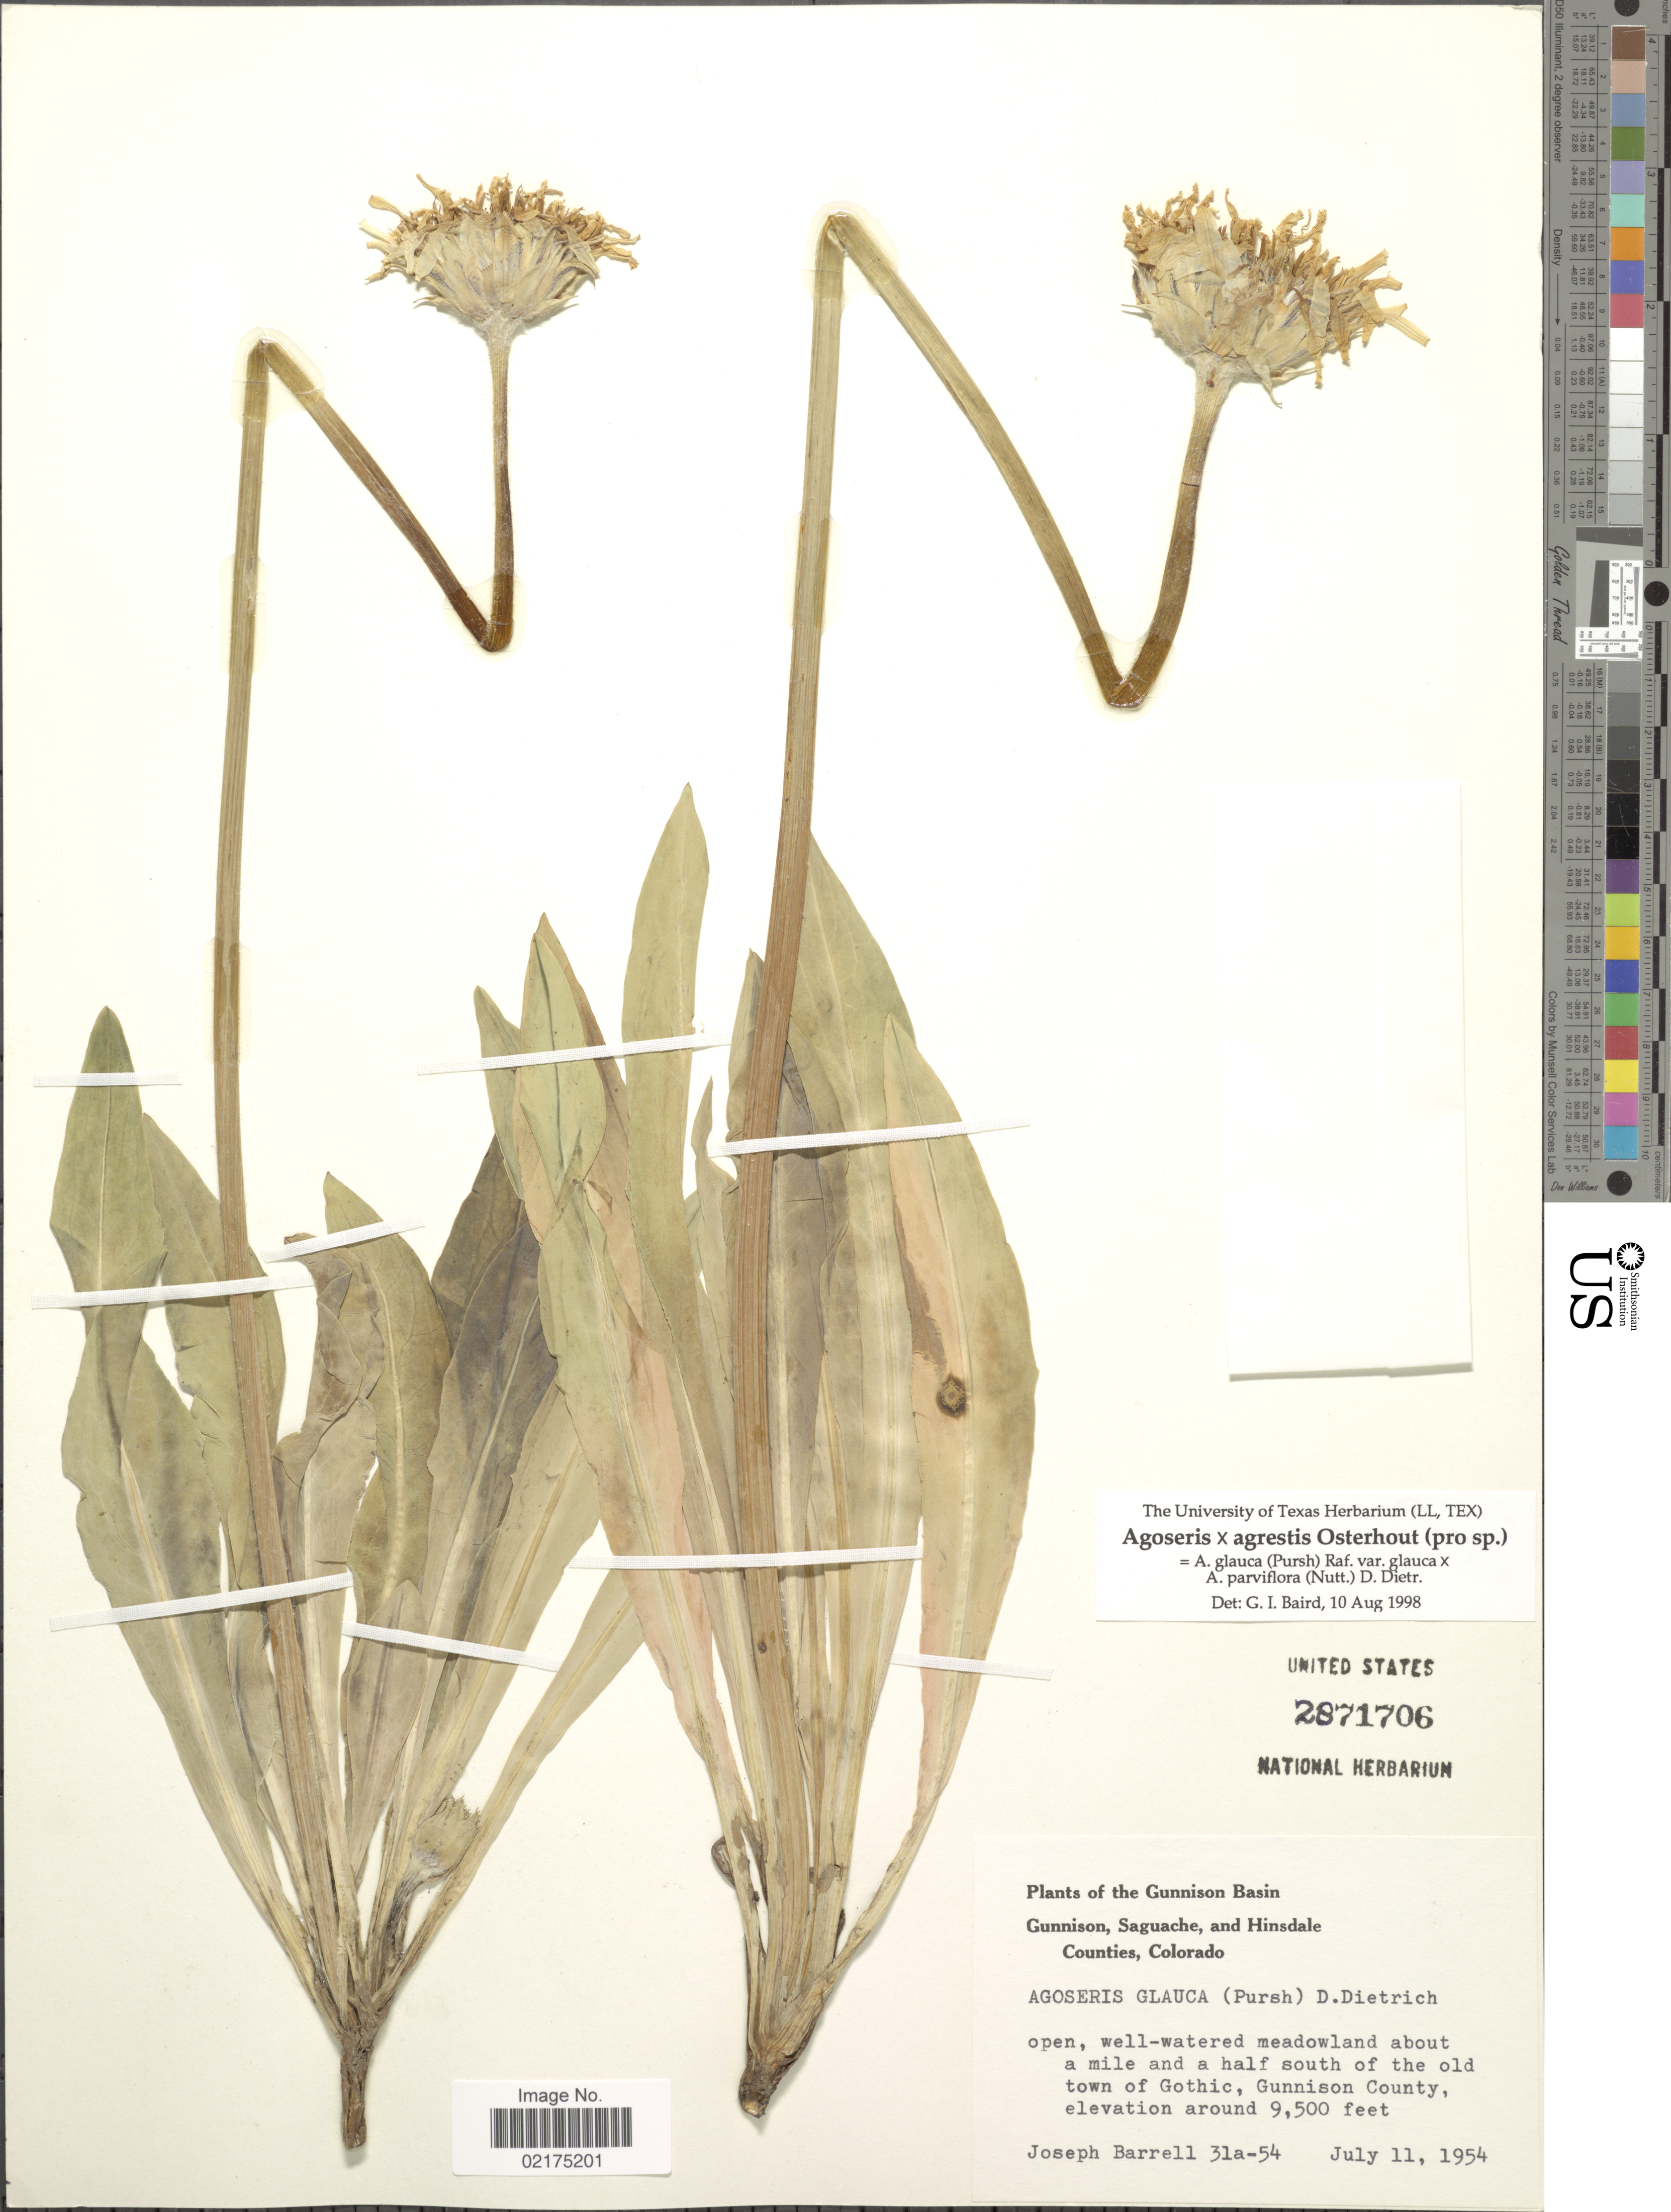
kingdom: Plantae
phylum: Tracheophyta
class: Magnoliopsida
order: Asterales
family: Asteraceae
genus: Agoseris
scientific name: Agoseris agrestis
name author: Osterh.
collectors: J. Barrell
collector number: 31a-54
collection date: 1954-07-11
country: United States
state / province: Colorado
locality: Gunnison Basin, Gunnison, Saguache, and Hinsdale Counties, about a mile and a half south of the old town of Gothic, Gunnison County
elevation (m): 2896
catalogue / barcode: US 2871706